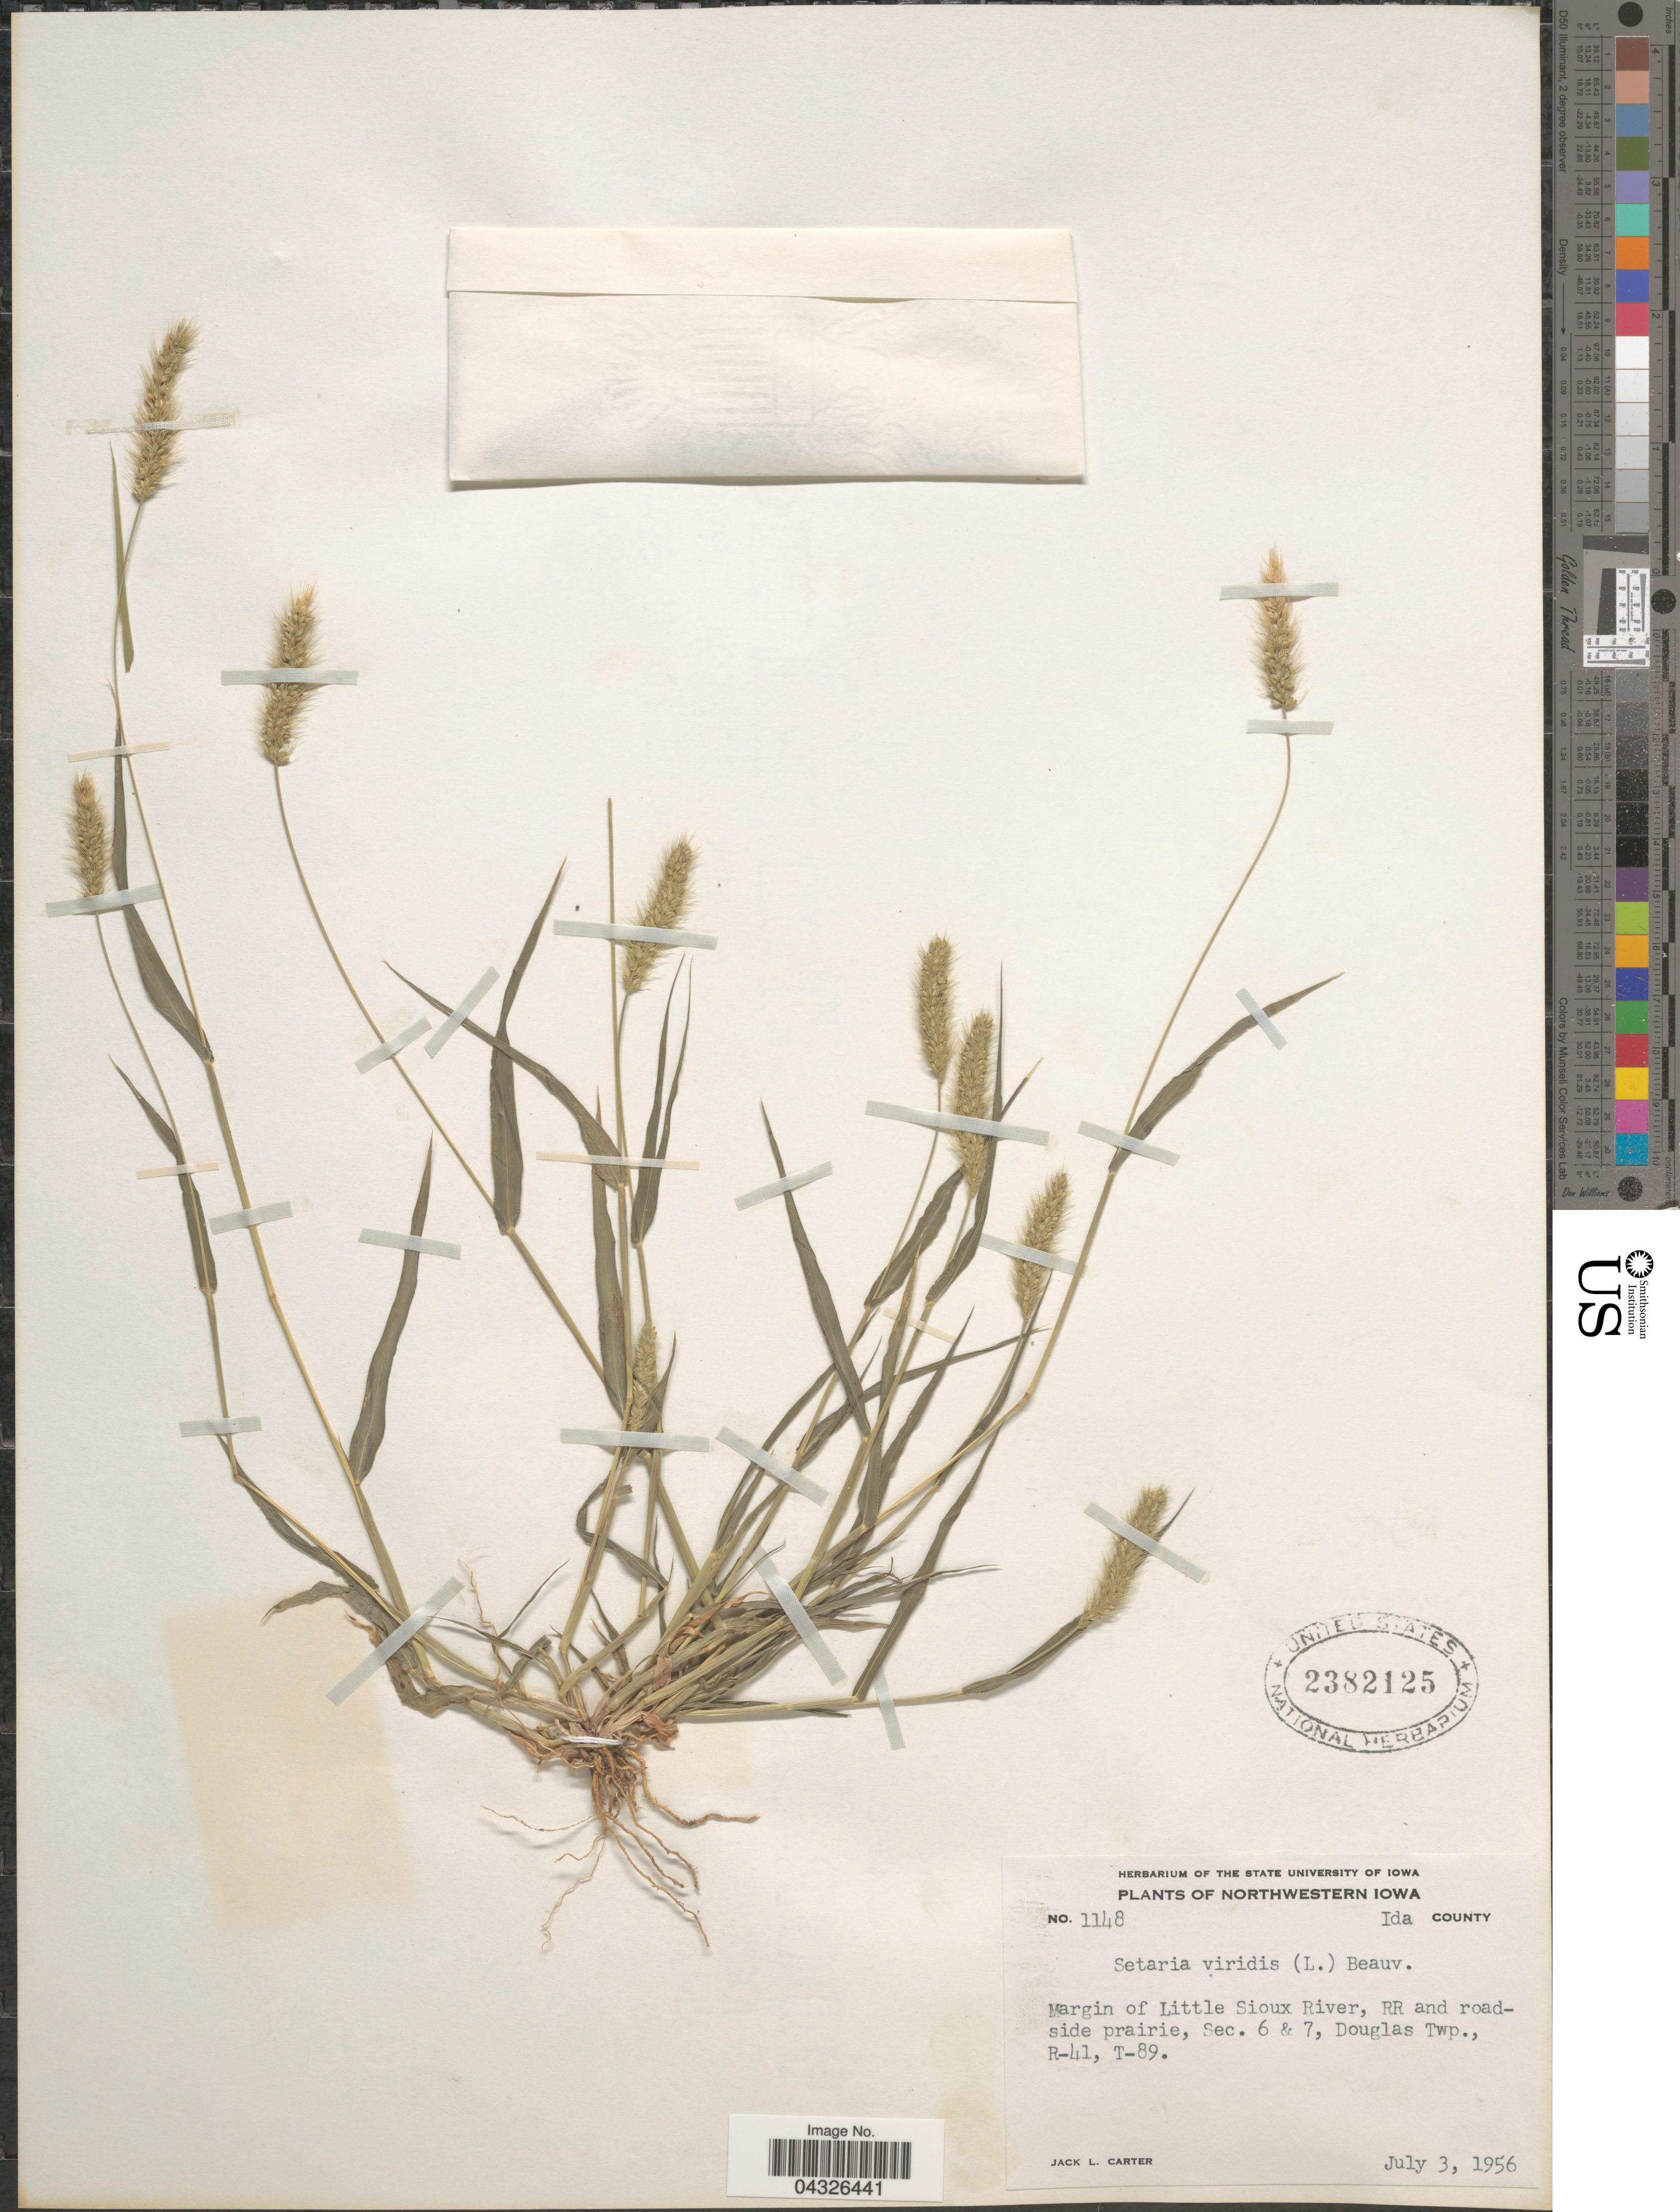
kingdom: Plantae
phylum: Tracheophyta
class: Liliopsida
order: Poales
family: Poaceae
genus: Setaria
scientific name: Setaria viridis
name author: (L.) P. Beauv.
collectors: J. L. Carter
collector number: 1148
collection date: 1956-07-03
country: United States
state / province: Iowa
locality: Northwestern Iowa. Ida County. Margin of Little Sioux River, RR and roadside prairie, Sec. 6 & 7, Douglas Twp., R-41, T-89.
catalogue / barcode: US 2382125